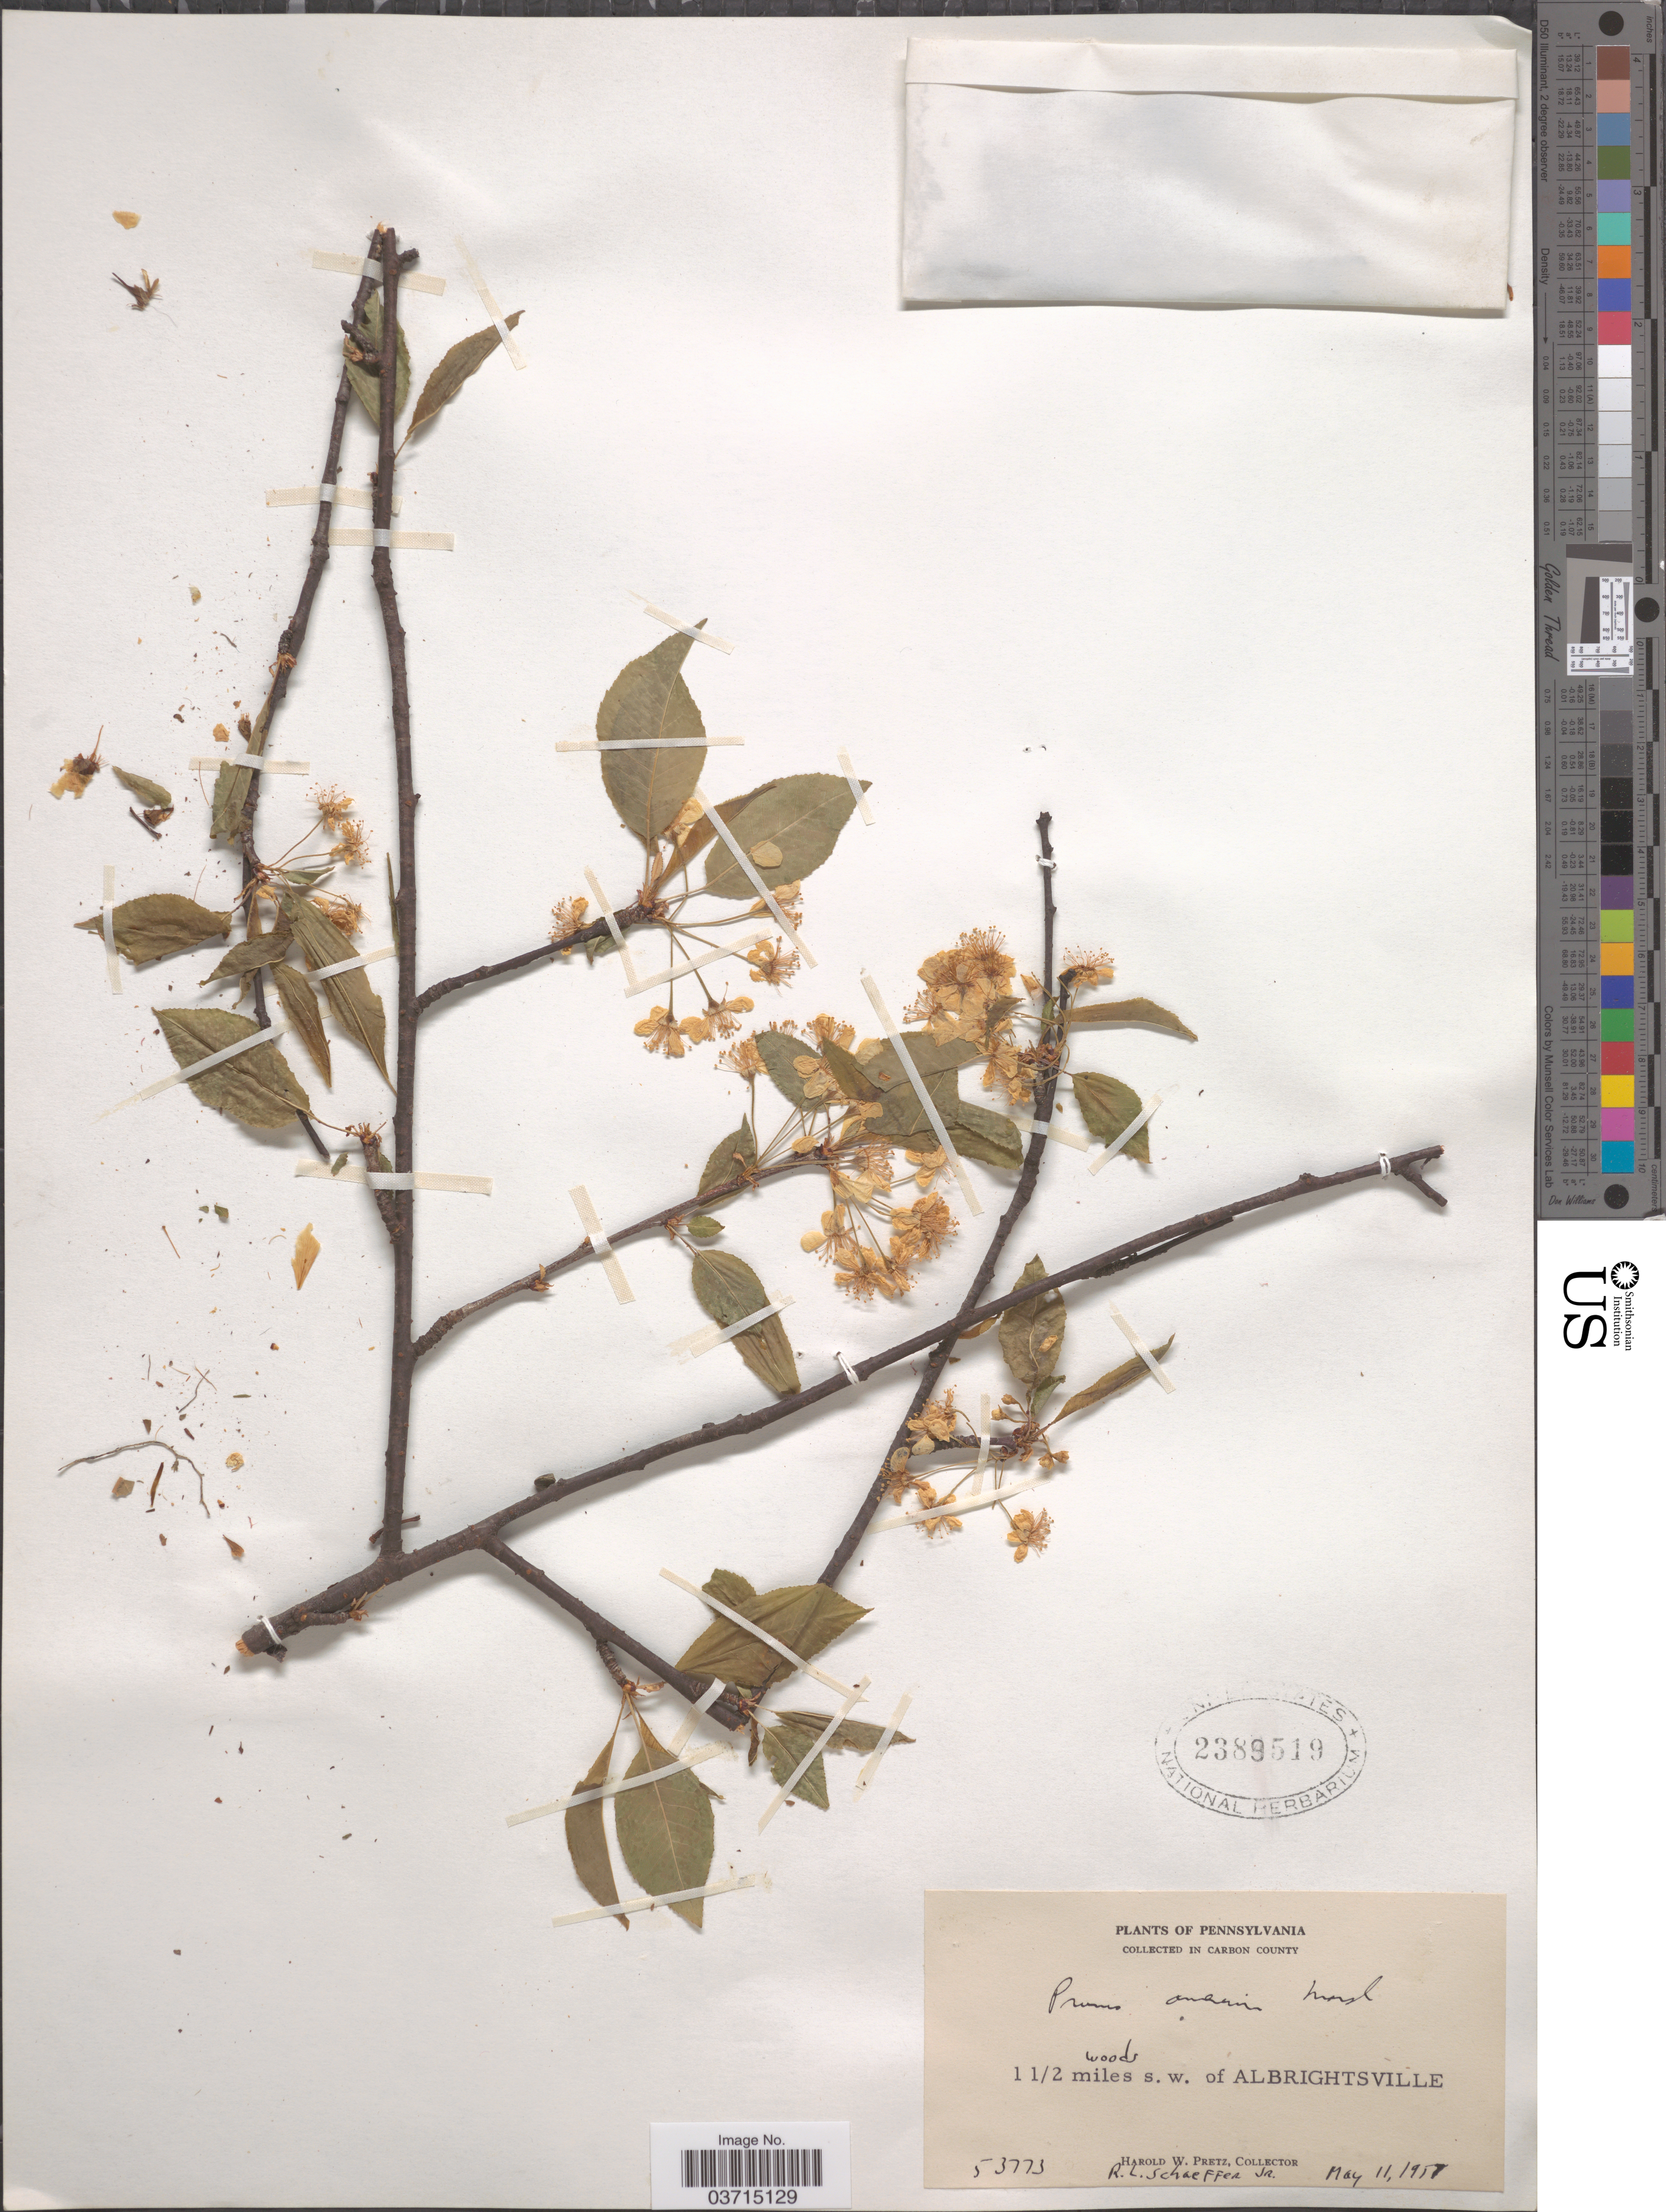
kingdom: Plantae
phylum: Tracheophyta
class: Magnoliopsida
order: Rosales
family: Rosaceae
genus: Prunus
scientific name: Prunus americana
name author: Marshall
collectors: H. W. Pretz & R. L. Schaeffer Jr.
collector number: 53773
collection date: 1957-05-11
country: United States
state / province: Pennsylvania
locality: In Carbon County. 1 1/2 miles s.w. of Albrightsville.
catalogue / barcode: US 2389519